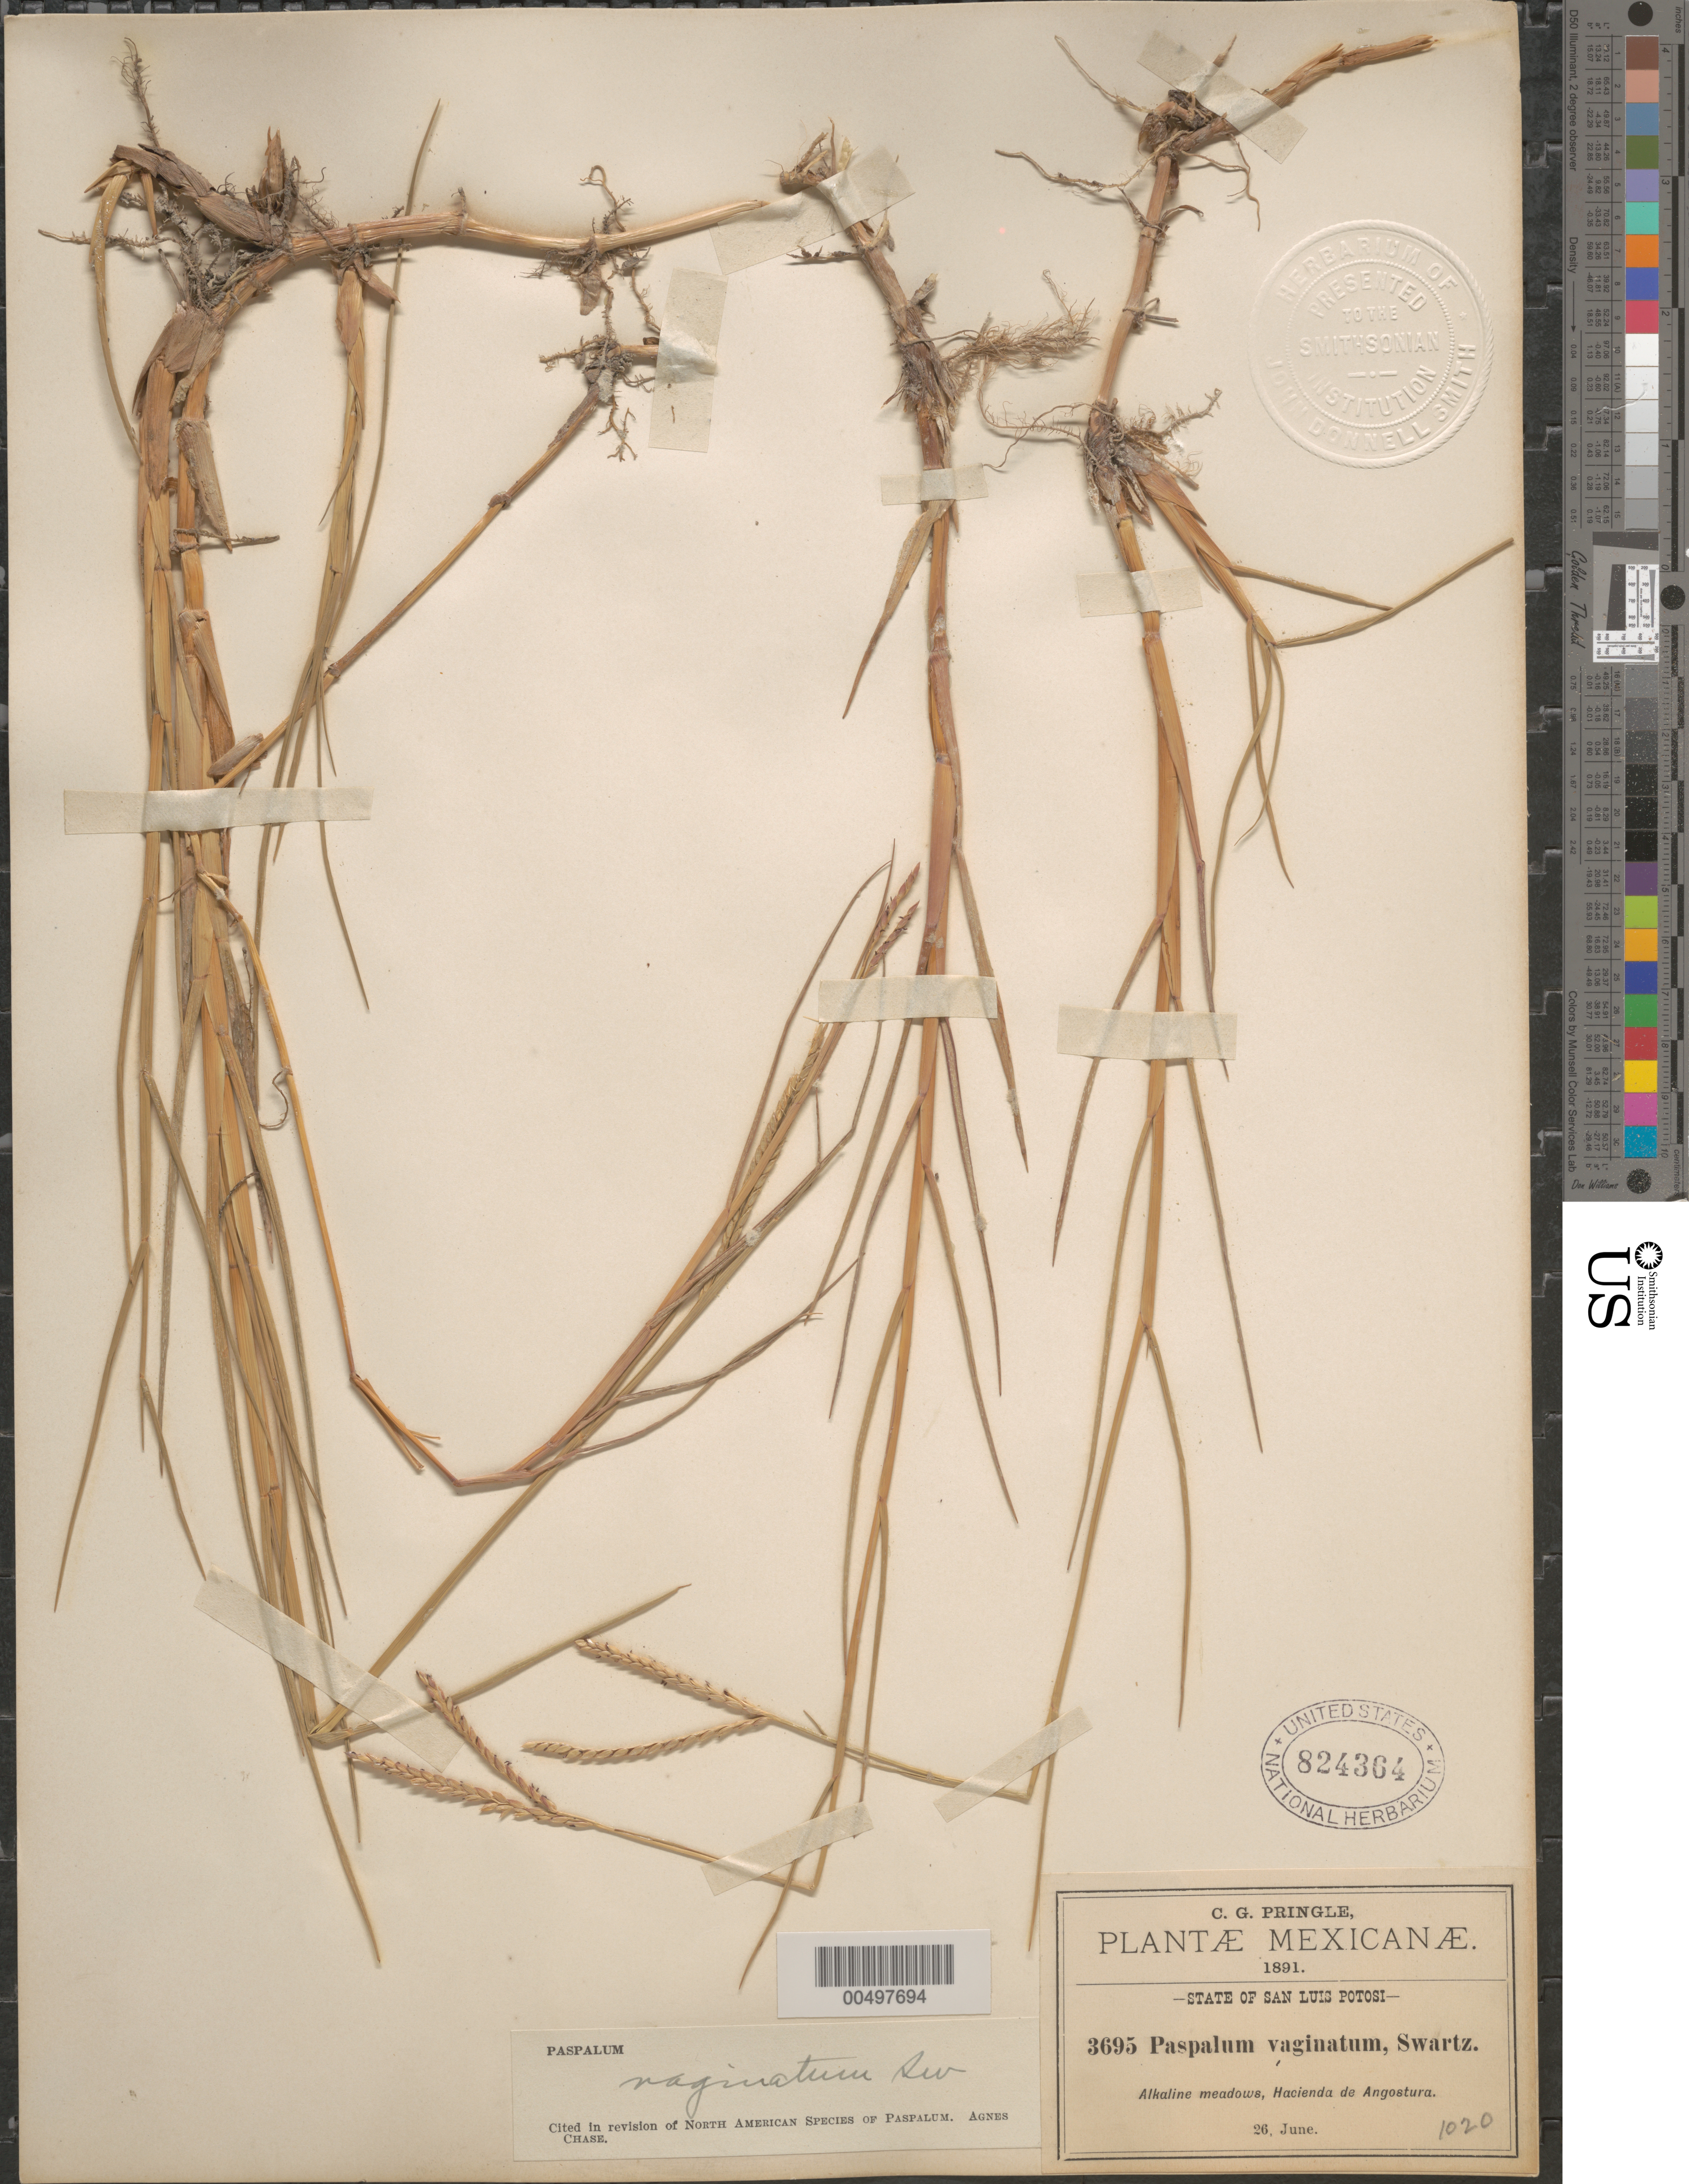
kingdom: Plantae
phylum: Tracheophyta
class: Liliopsida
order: Poales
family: Poaceae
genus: Paspalum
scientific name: Paspalum distichum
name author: L.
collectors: C. G. Pringle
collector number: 3695/1020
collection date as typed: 26 Jun 1891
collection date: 1891-06-26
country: Mexico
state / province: San Luis Potosi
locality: Hacienda de Angostura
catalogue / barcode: US 824364